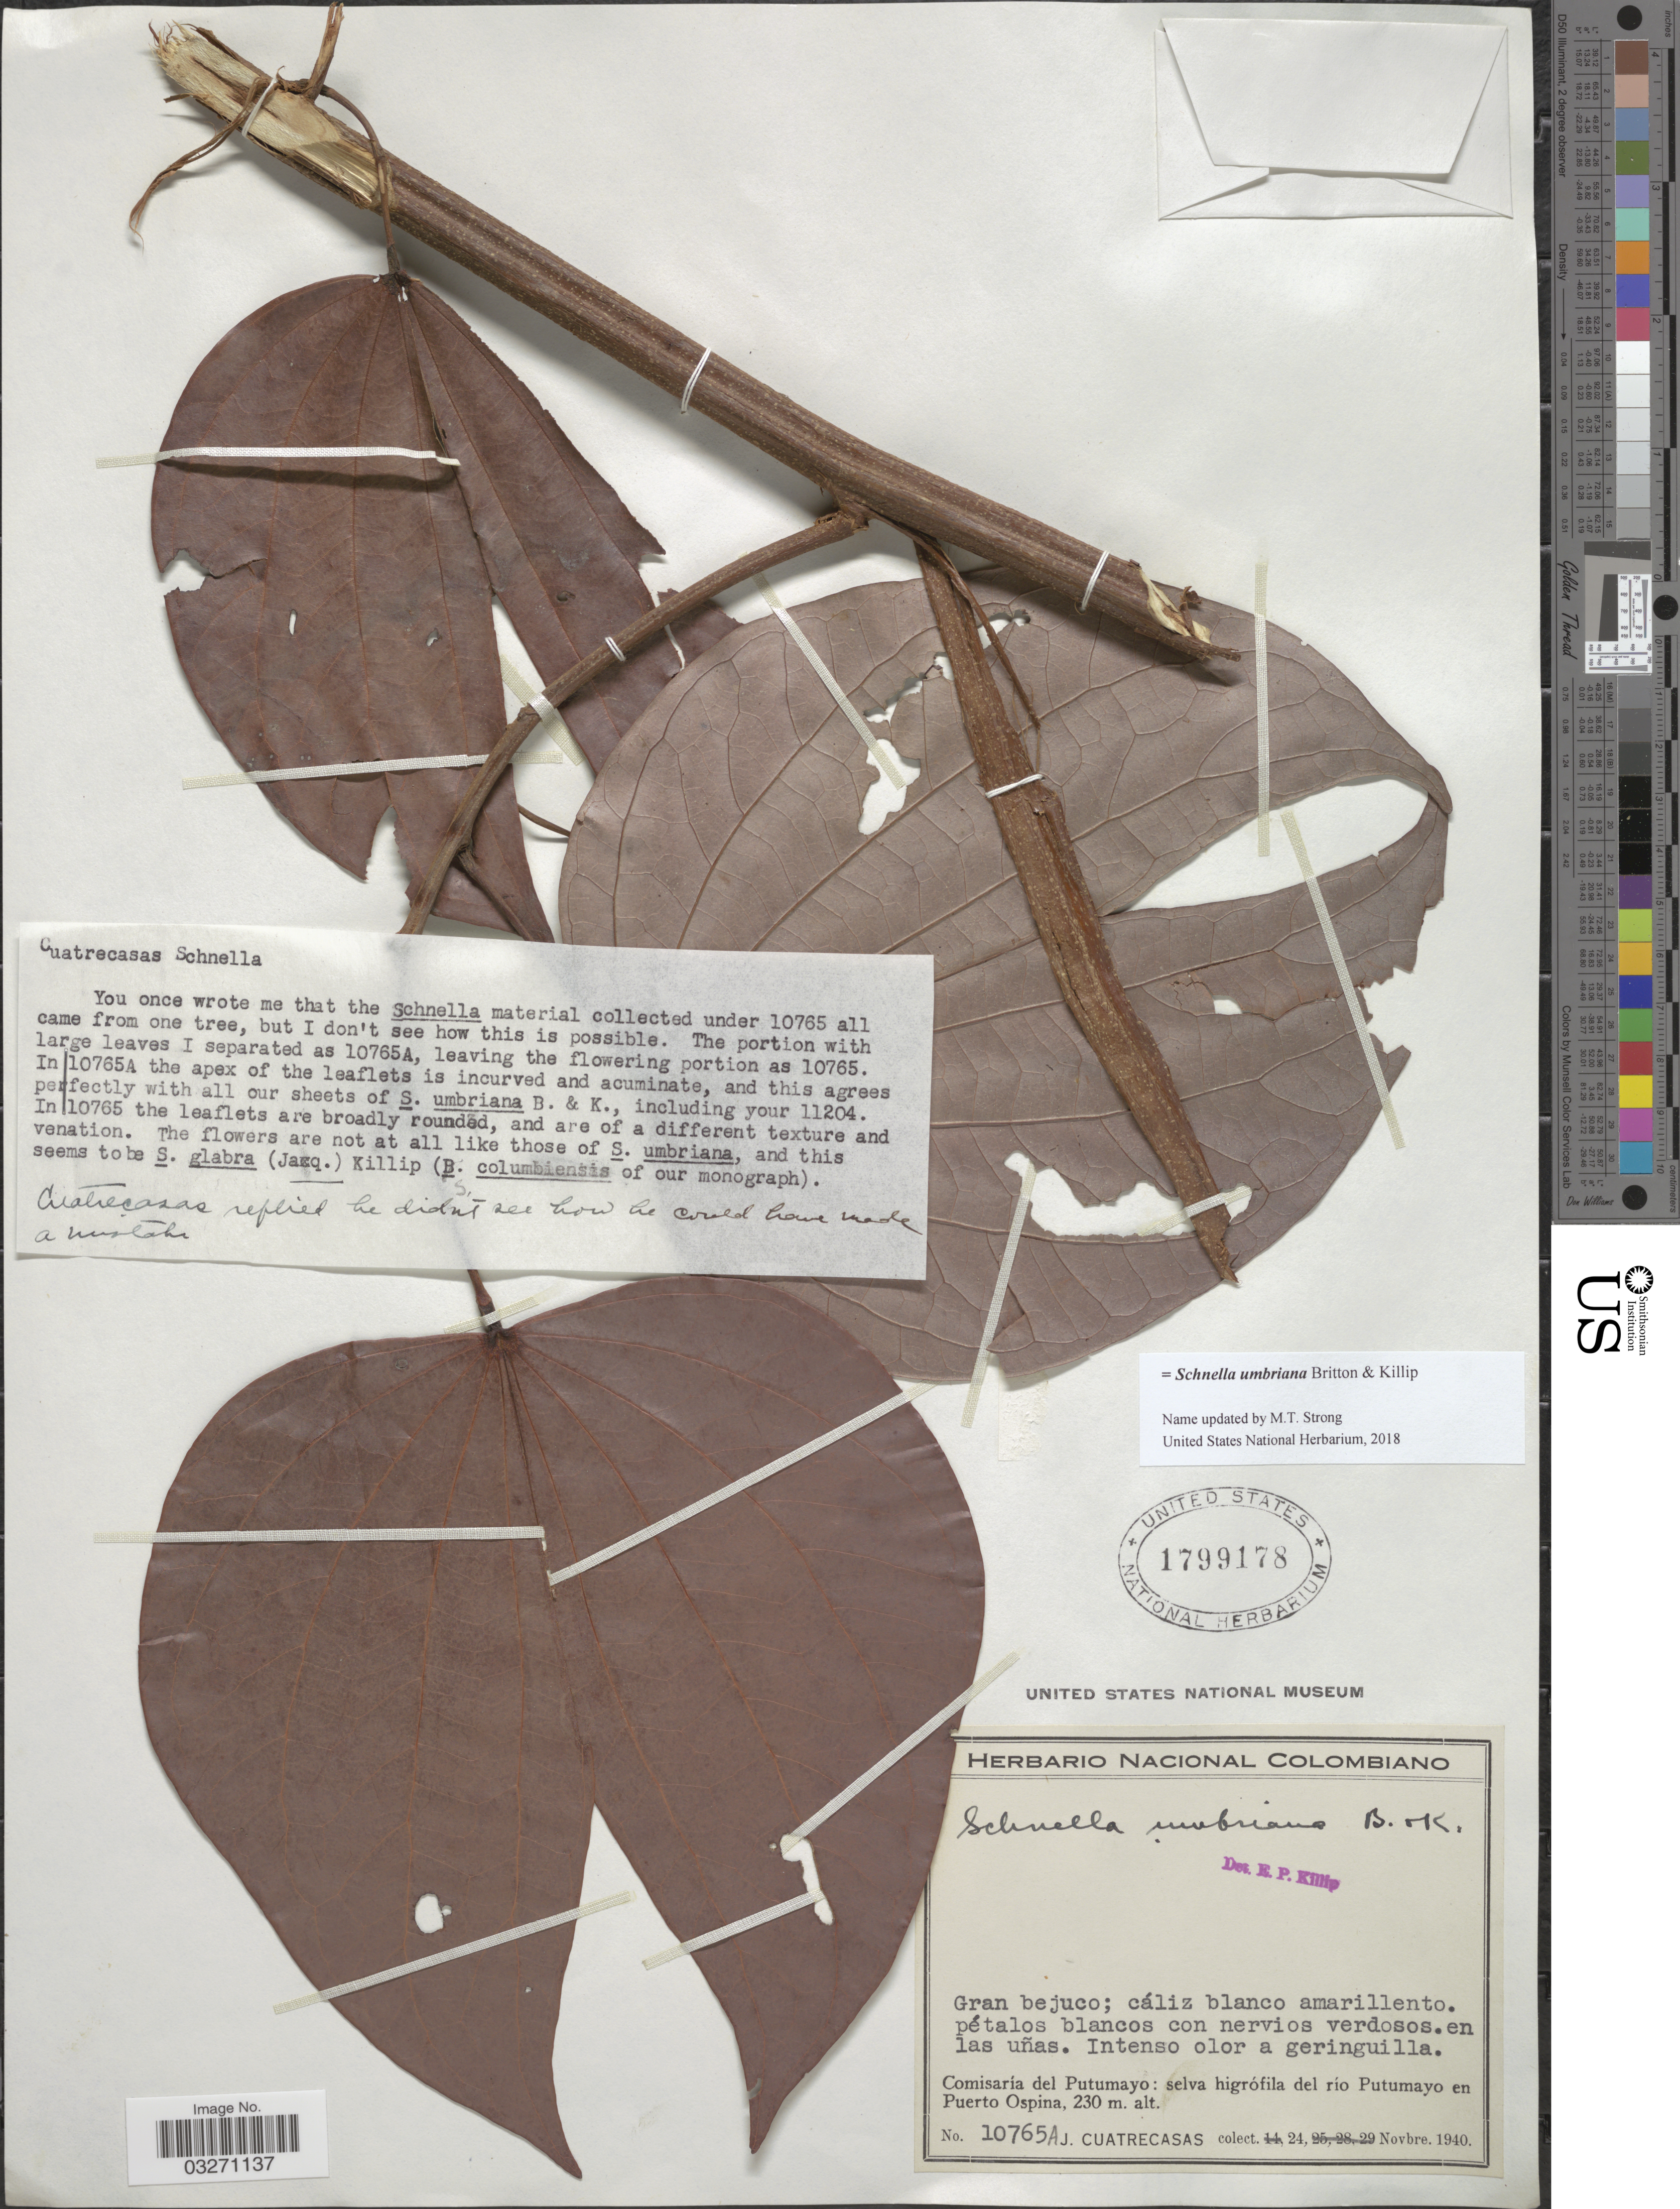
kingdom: Plantae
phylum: Tracheophyta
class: Magnoliopsida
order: Fabales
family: Fabaceae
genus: Schnella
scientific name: Schnella umbriana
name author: Britton & Killip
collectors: J. Cuatrecasas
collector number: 10765A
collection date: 1940-11-24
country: Colombia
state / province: Putumayo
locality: Comisaría del Putumayo: selva higrófila del río Putumayo en Puerto Ospina.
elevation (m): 230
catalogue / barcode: US 1799178